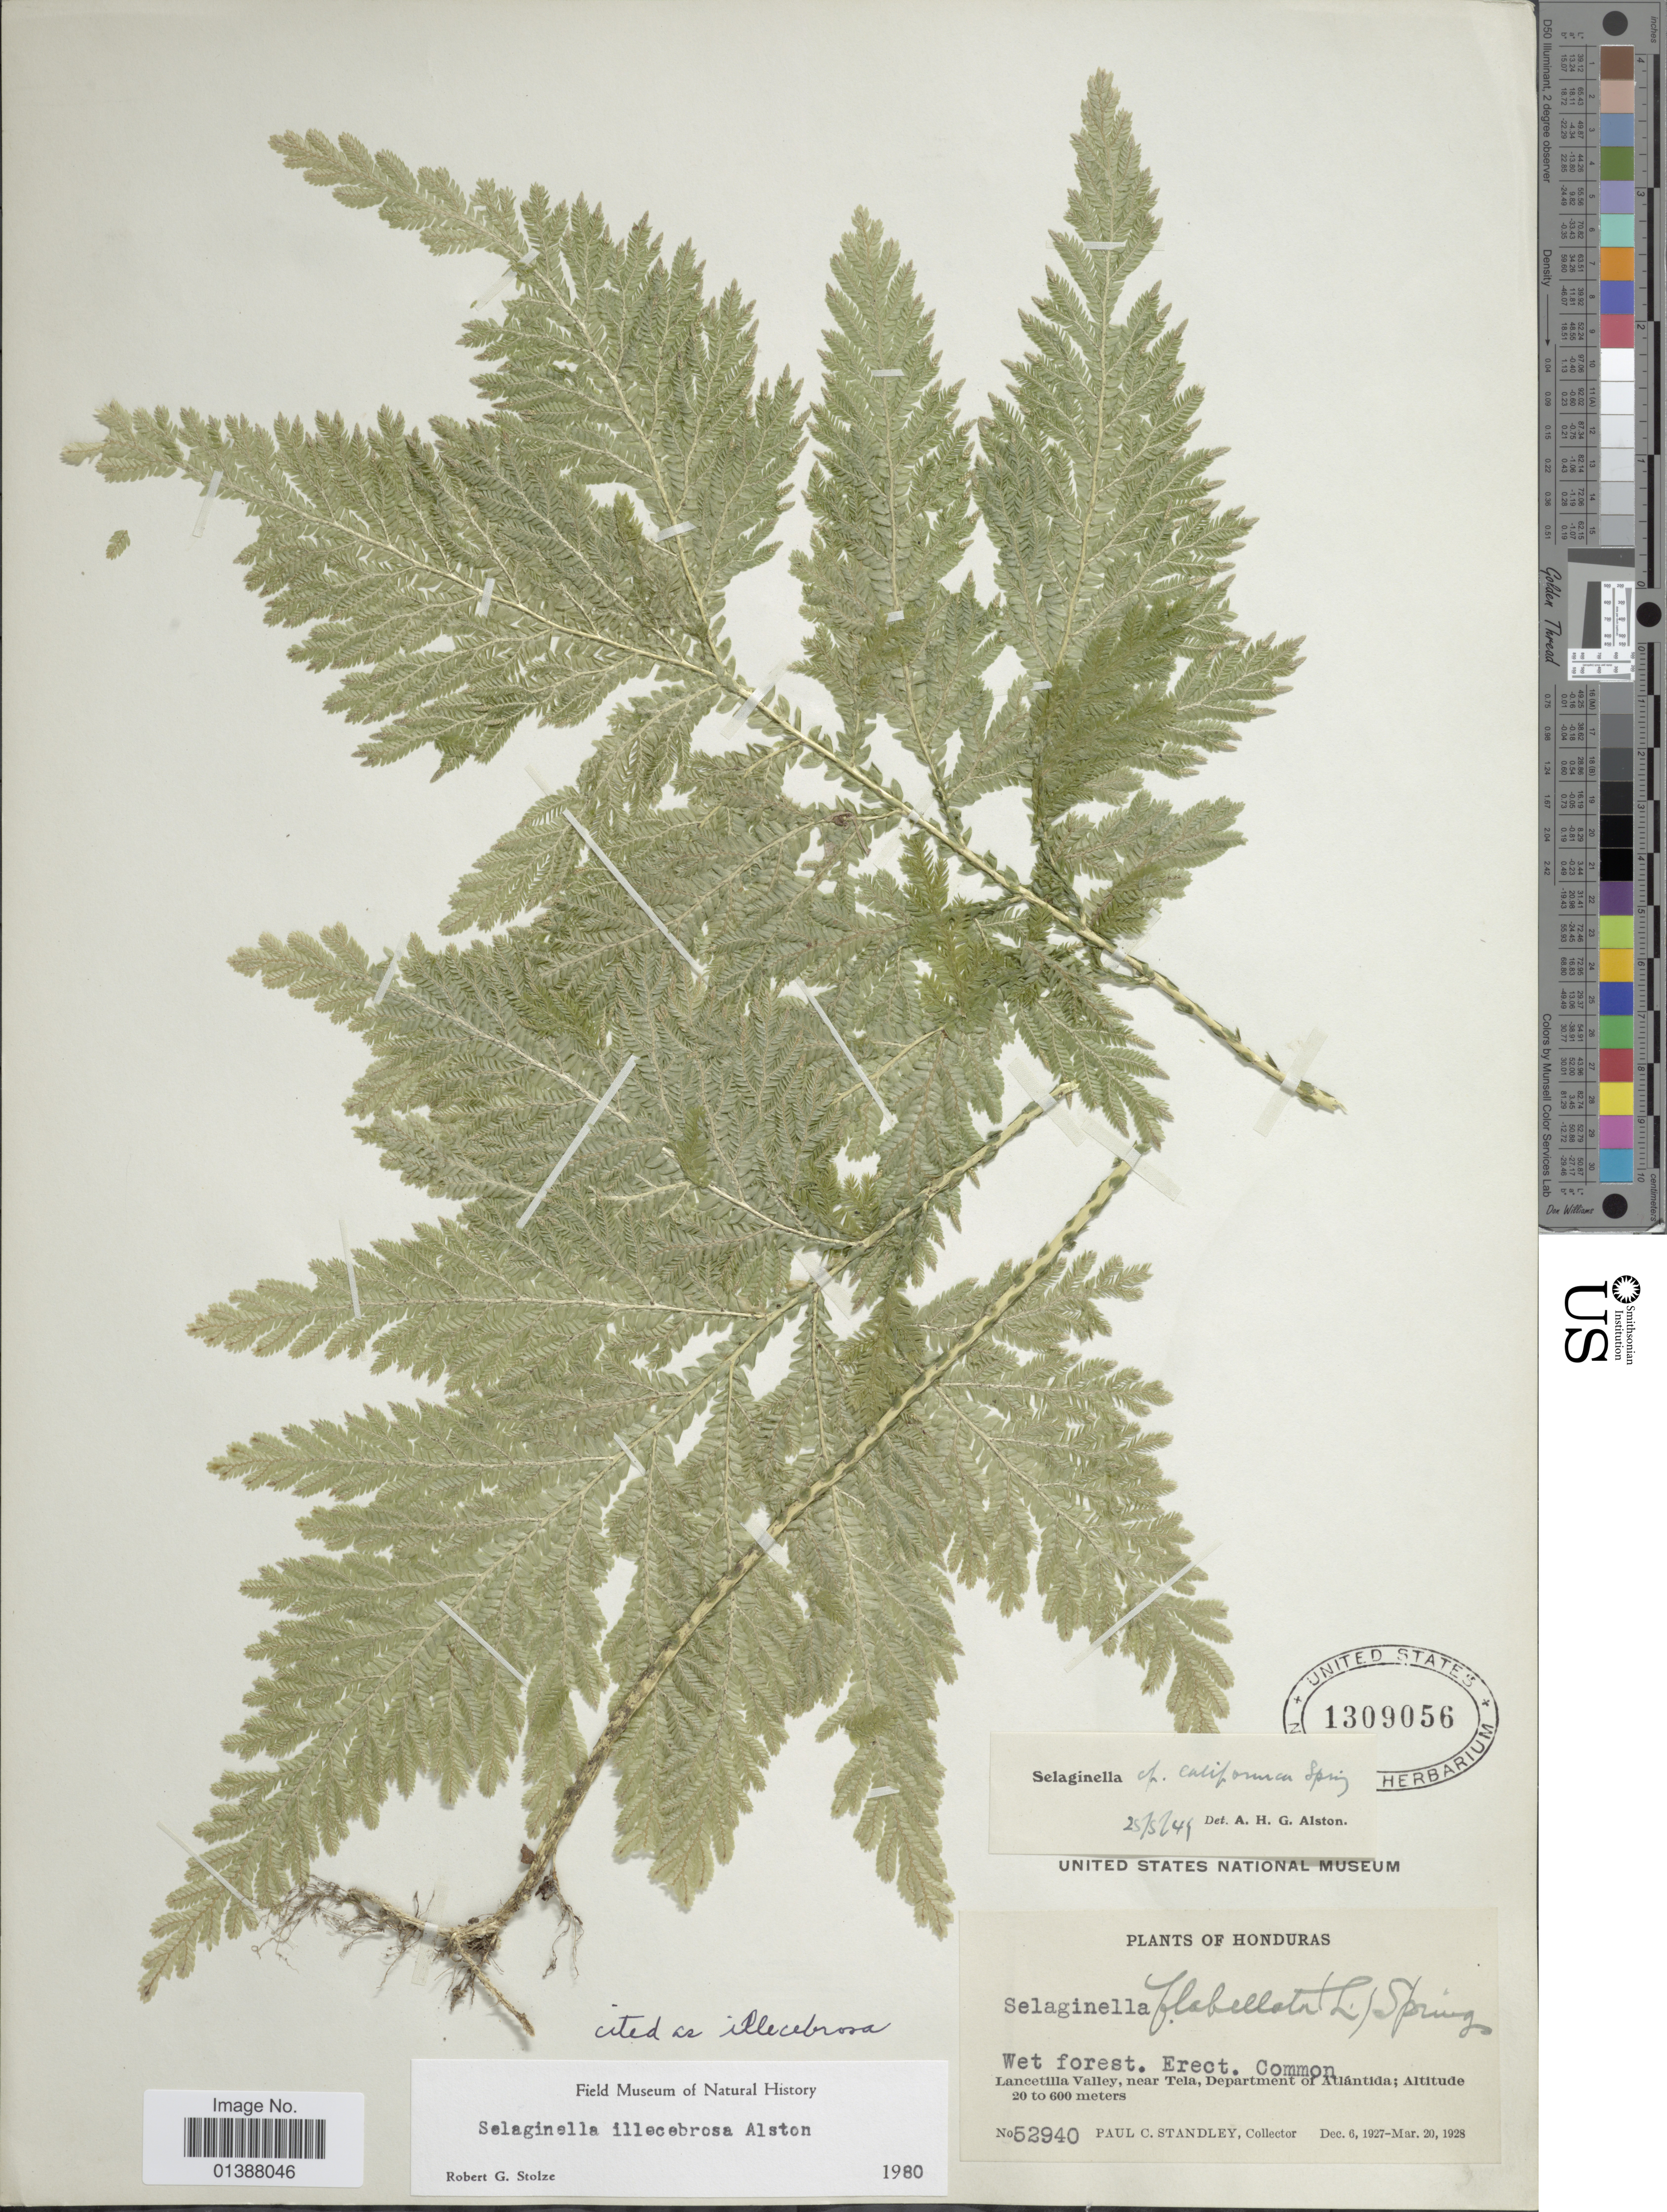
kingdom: Plantae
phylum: Tracheophyta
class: Lycopodiopsida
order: Selaginellales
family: Selaginellaceae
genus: Selaginella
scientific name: Selaginella illecebrosa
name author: Alston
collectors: P. C. Standley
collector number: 52940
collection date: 1927-12-06/1928-03-20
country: Honduras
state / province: Atlántida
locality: Lancetilla Valley, near Tela, Department of Atlántida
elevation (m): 20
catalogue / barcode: US 1309056